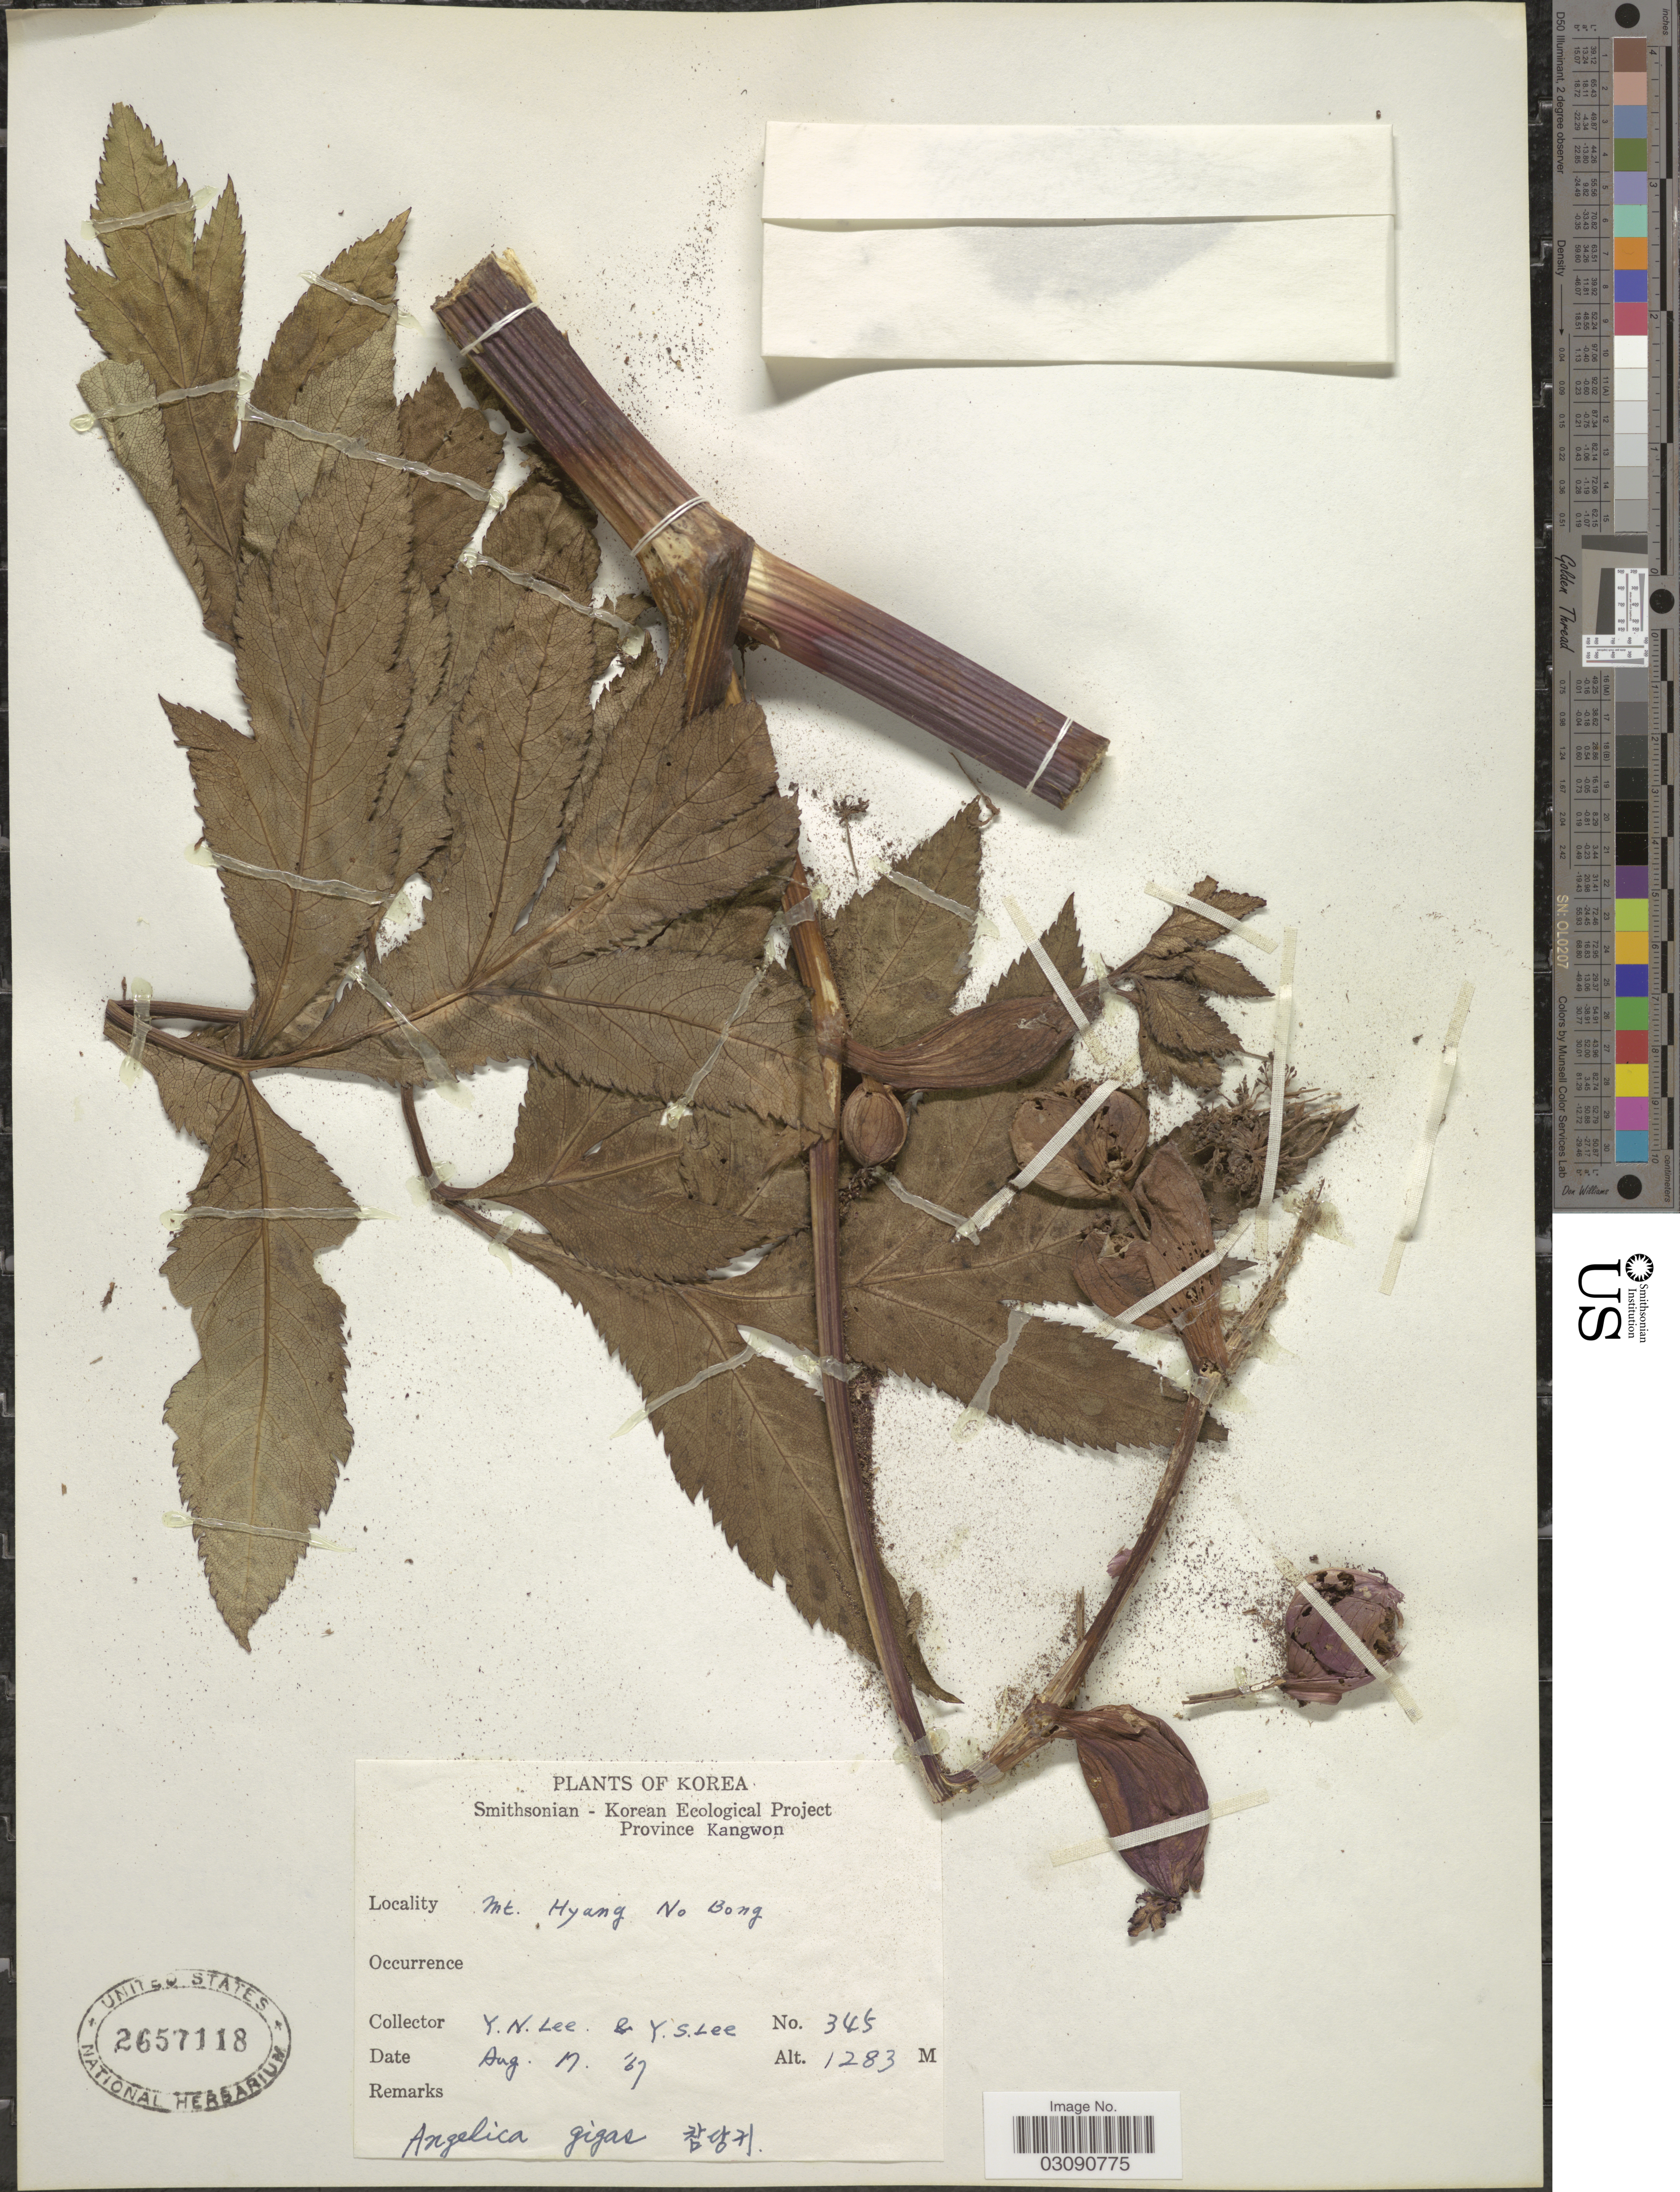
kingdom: Plantae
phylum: Tracheophyta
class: Magnoliopsida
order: Apiales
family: Apiaceae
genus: Angelica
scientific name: Angelica gigas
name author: Nakai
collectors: Y. N. Lee & Y. S. Lee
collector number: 345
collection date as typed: Transcribed d/m/y: 17/8/67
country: South Korea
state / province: Gangwon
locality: Mt. Hyang No Bong. Province Kangwon.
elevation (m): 1283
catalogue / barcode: US 2657118